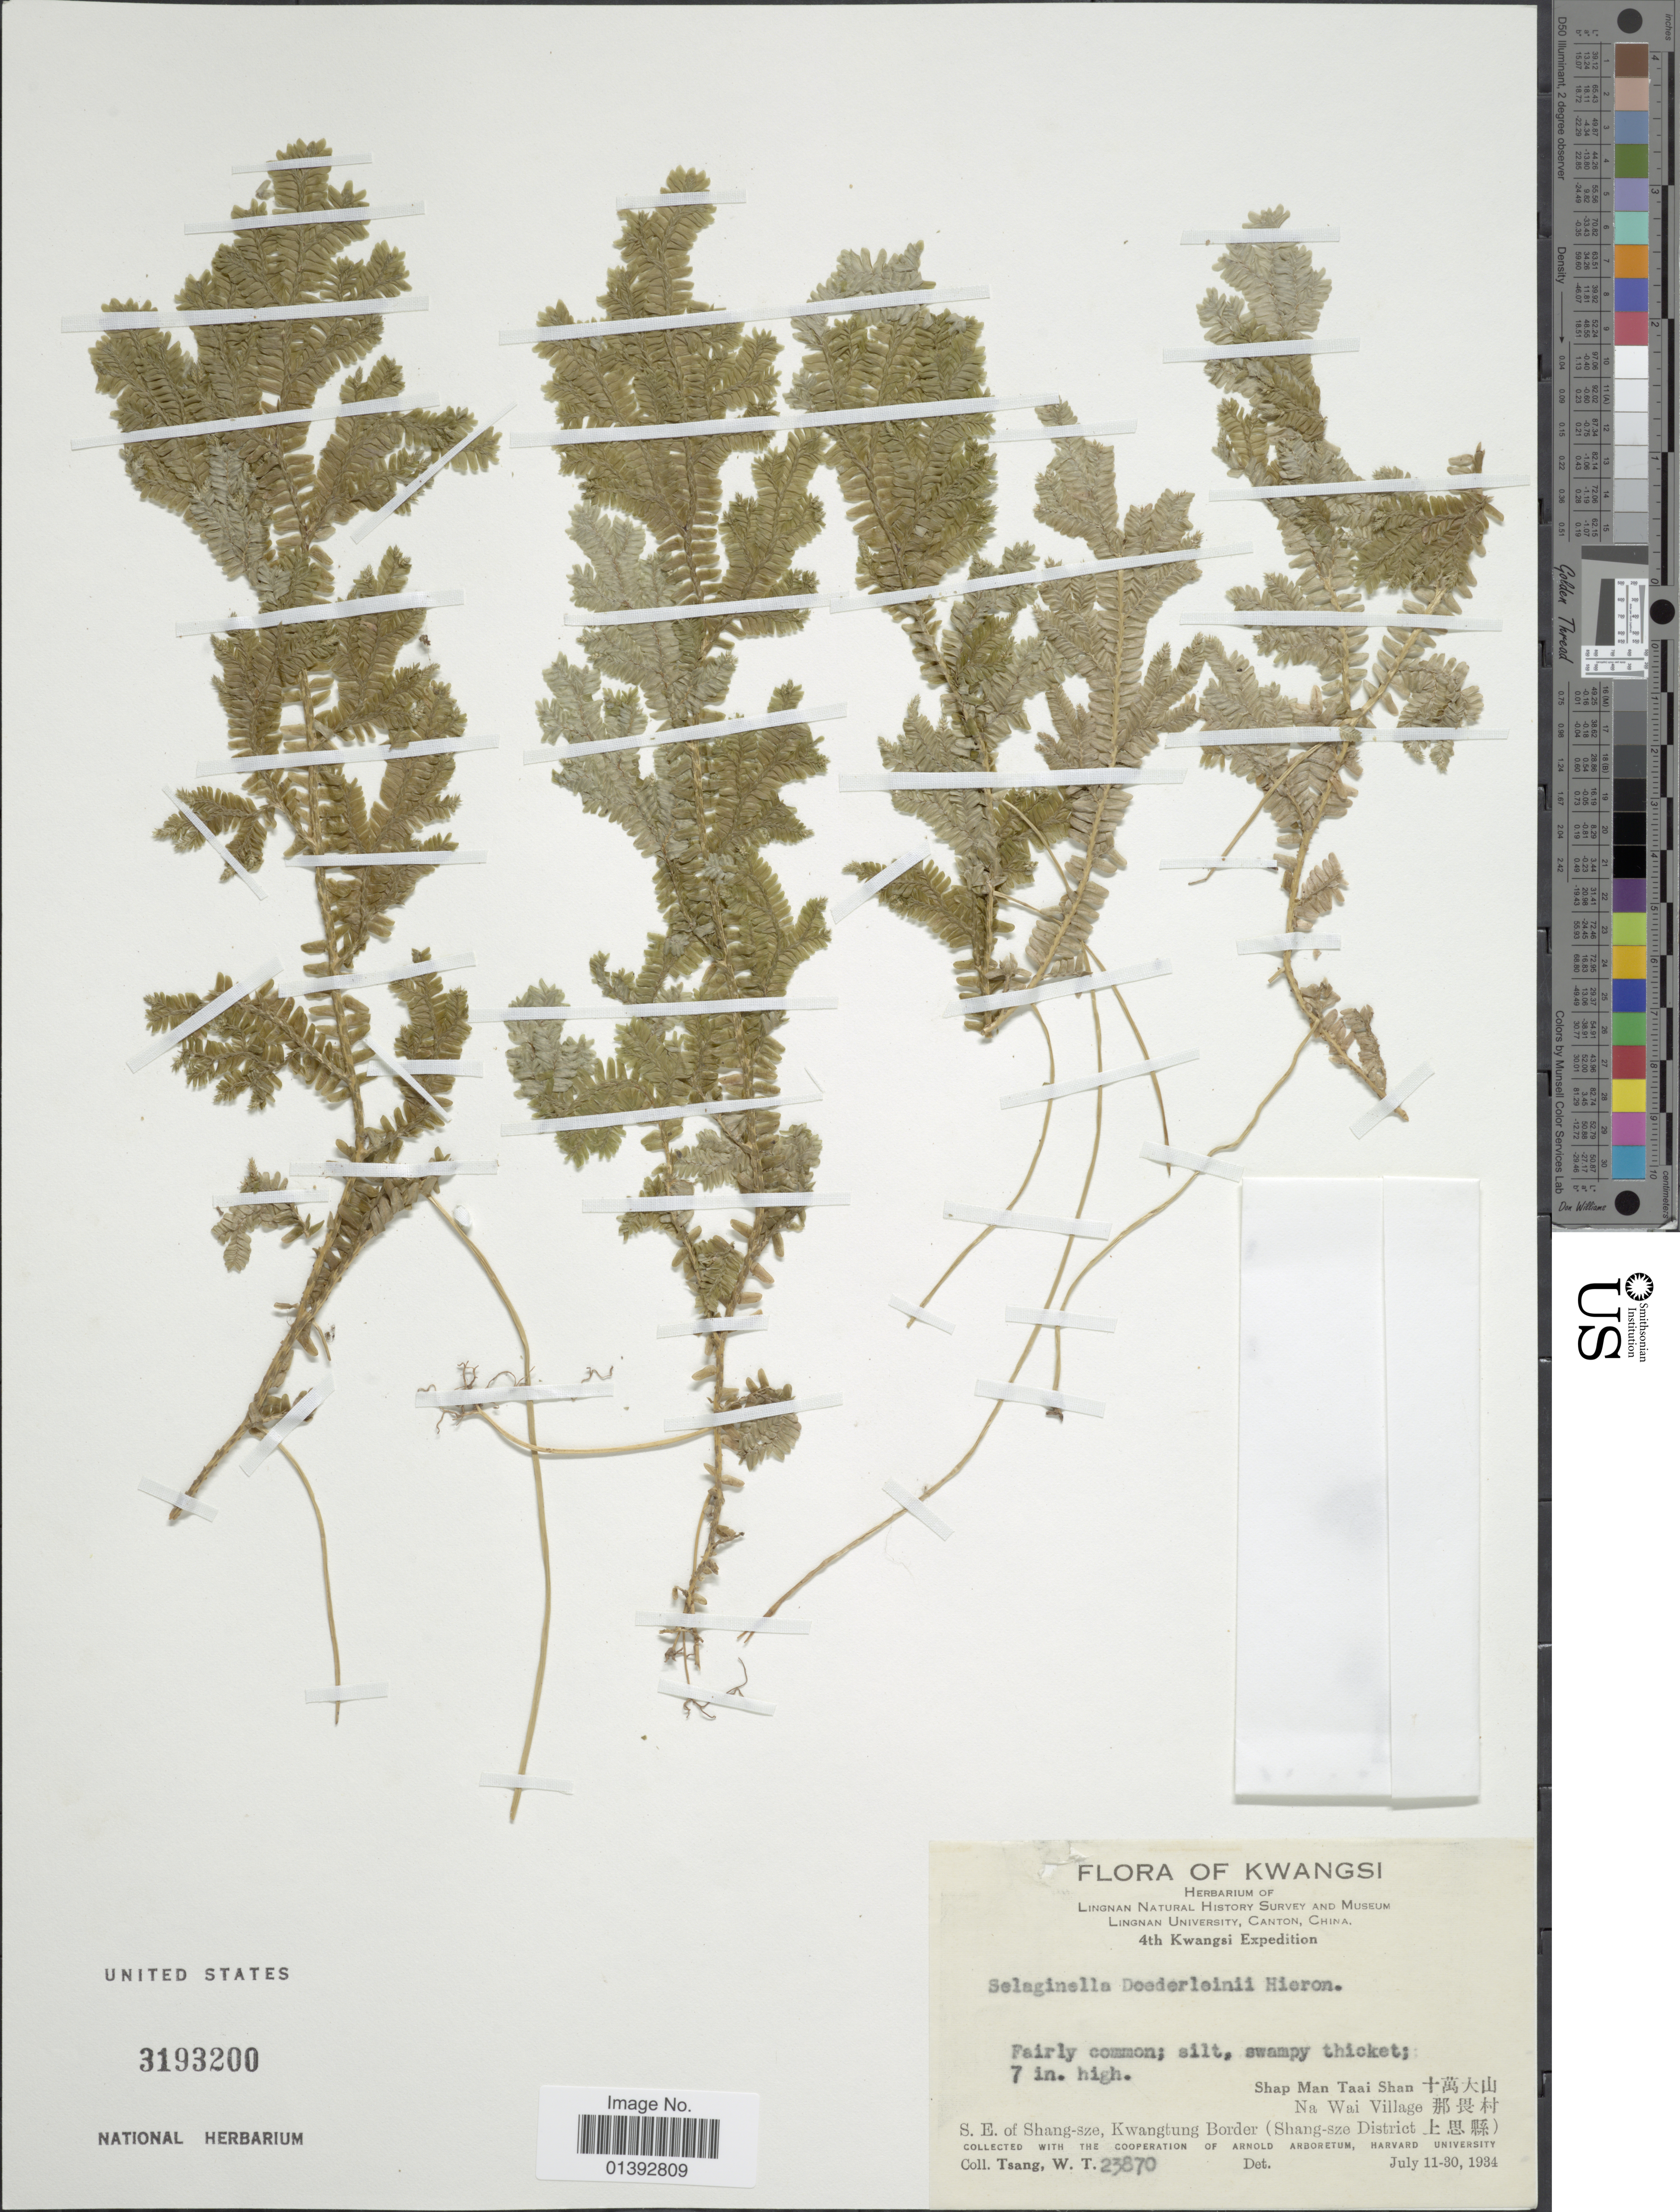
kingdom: Plantae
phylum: Tracheophyta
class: Lycopodiopsida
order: Selaginellales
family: Selaginellaceae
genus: Selaginella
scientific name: Selaginella doederleinii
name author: Hieron.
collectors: W. T. Tsang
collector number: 23870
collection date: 1934-07-11/1934-07-30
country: China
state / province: Guangxi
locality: Kwangsi, Shap Man Taai Shan, Na Wai Village, S.E. of Shang-sze, Kwangtung Border (Shang-sze District)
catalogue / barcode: US 3193200